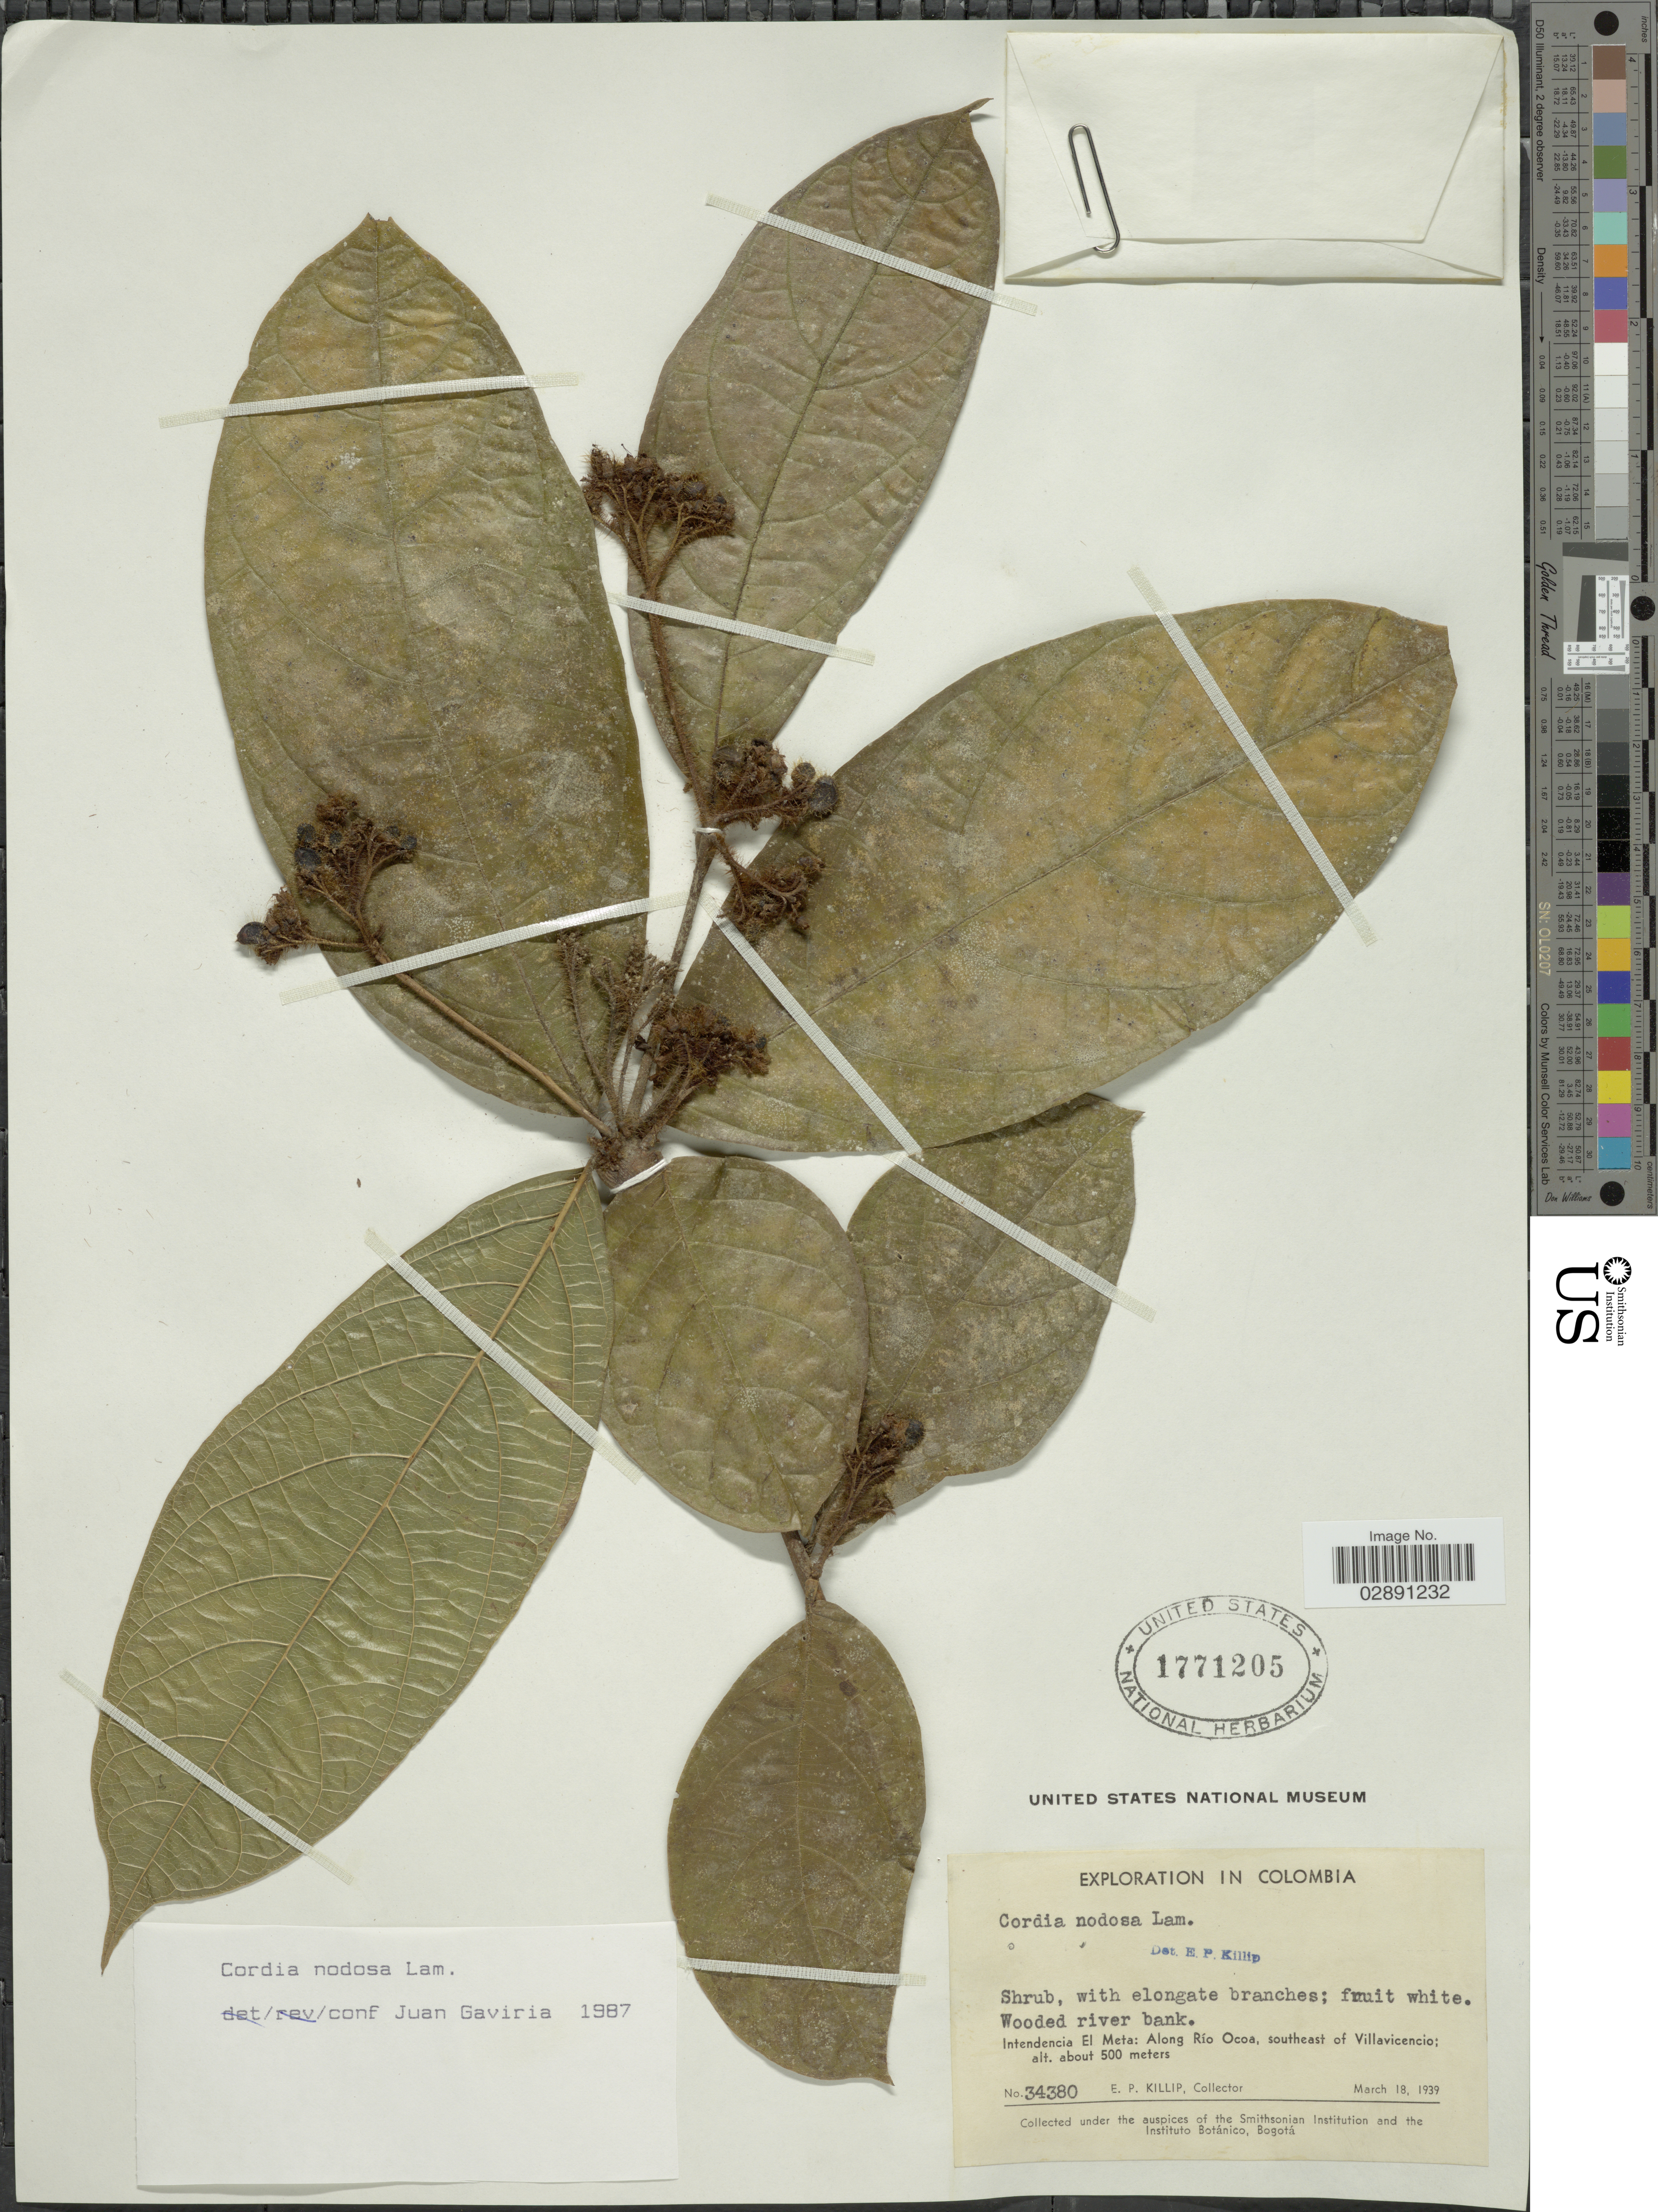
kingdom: Plantae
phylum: Tracheophyta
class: Magnoliopsida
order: Boraginales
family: Cordiaceae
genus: Cordia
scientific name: Cordia nodosa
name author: Lam.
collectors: E. P. Killip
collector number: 34380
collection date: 1939-03-18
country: Colombia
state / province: Meta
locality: Intendencia El Meta: Along Río Ocoa, southeast of Villavicencio.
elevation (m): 500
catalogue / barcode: US 1771205